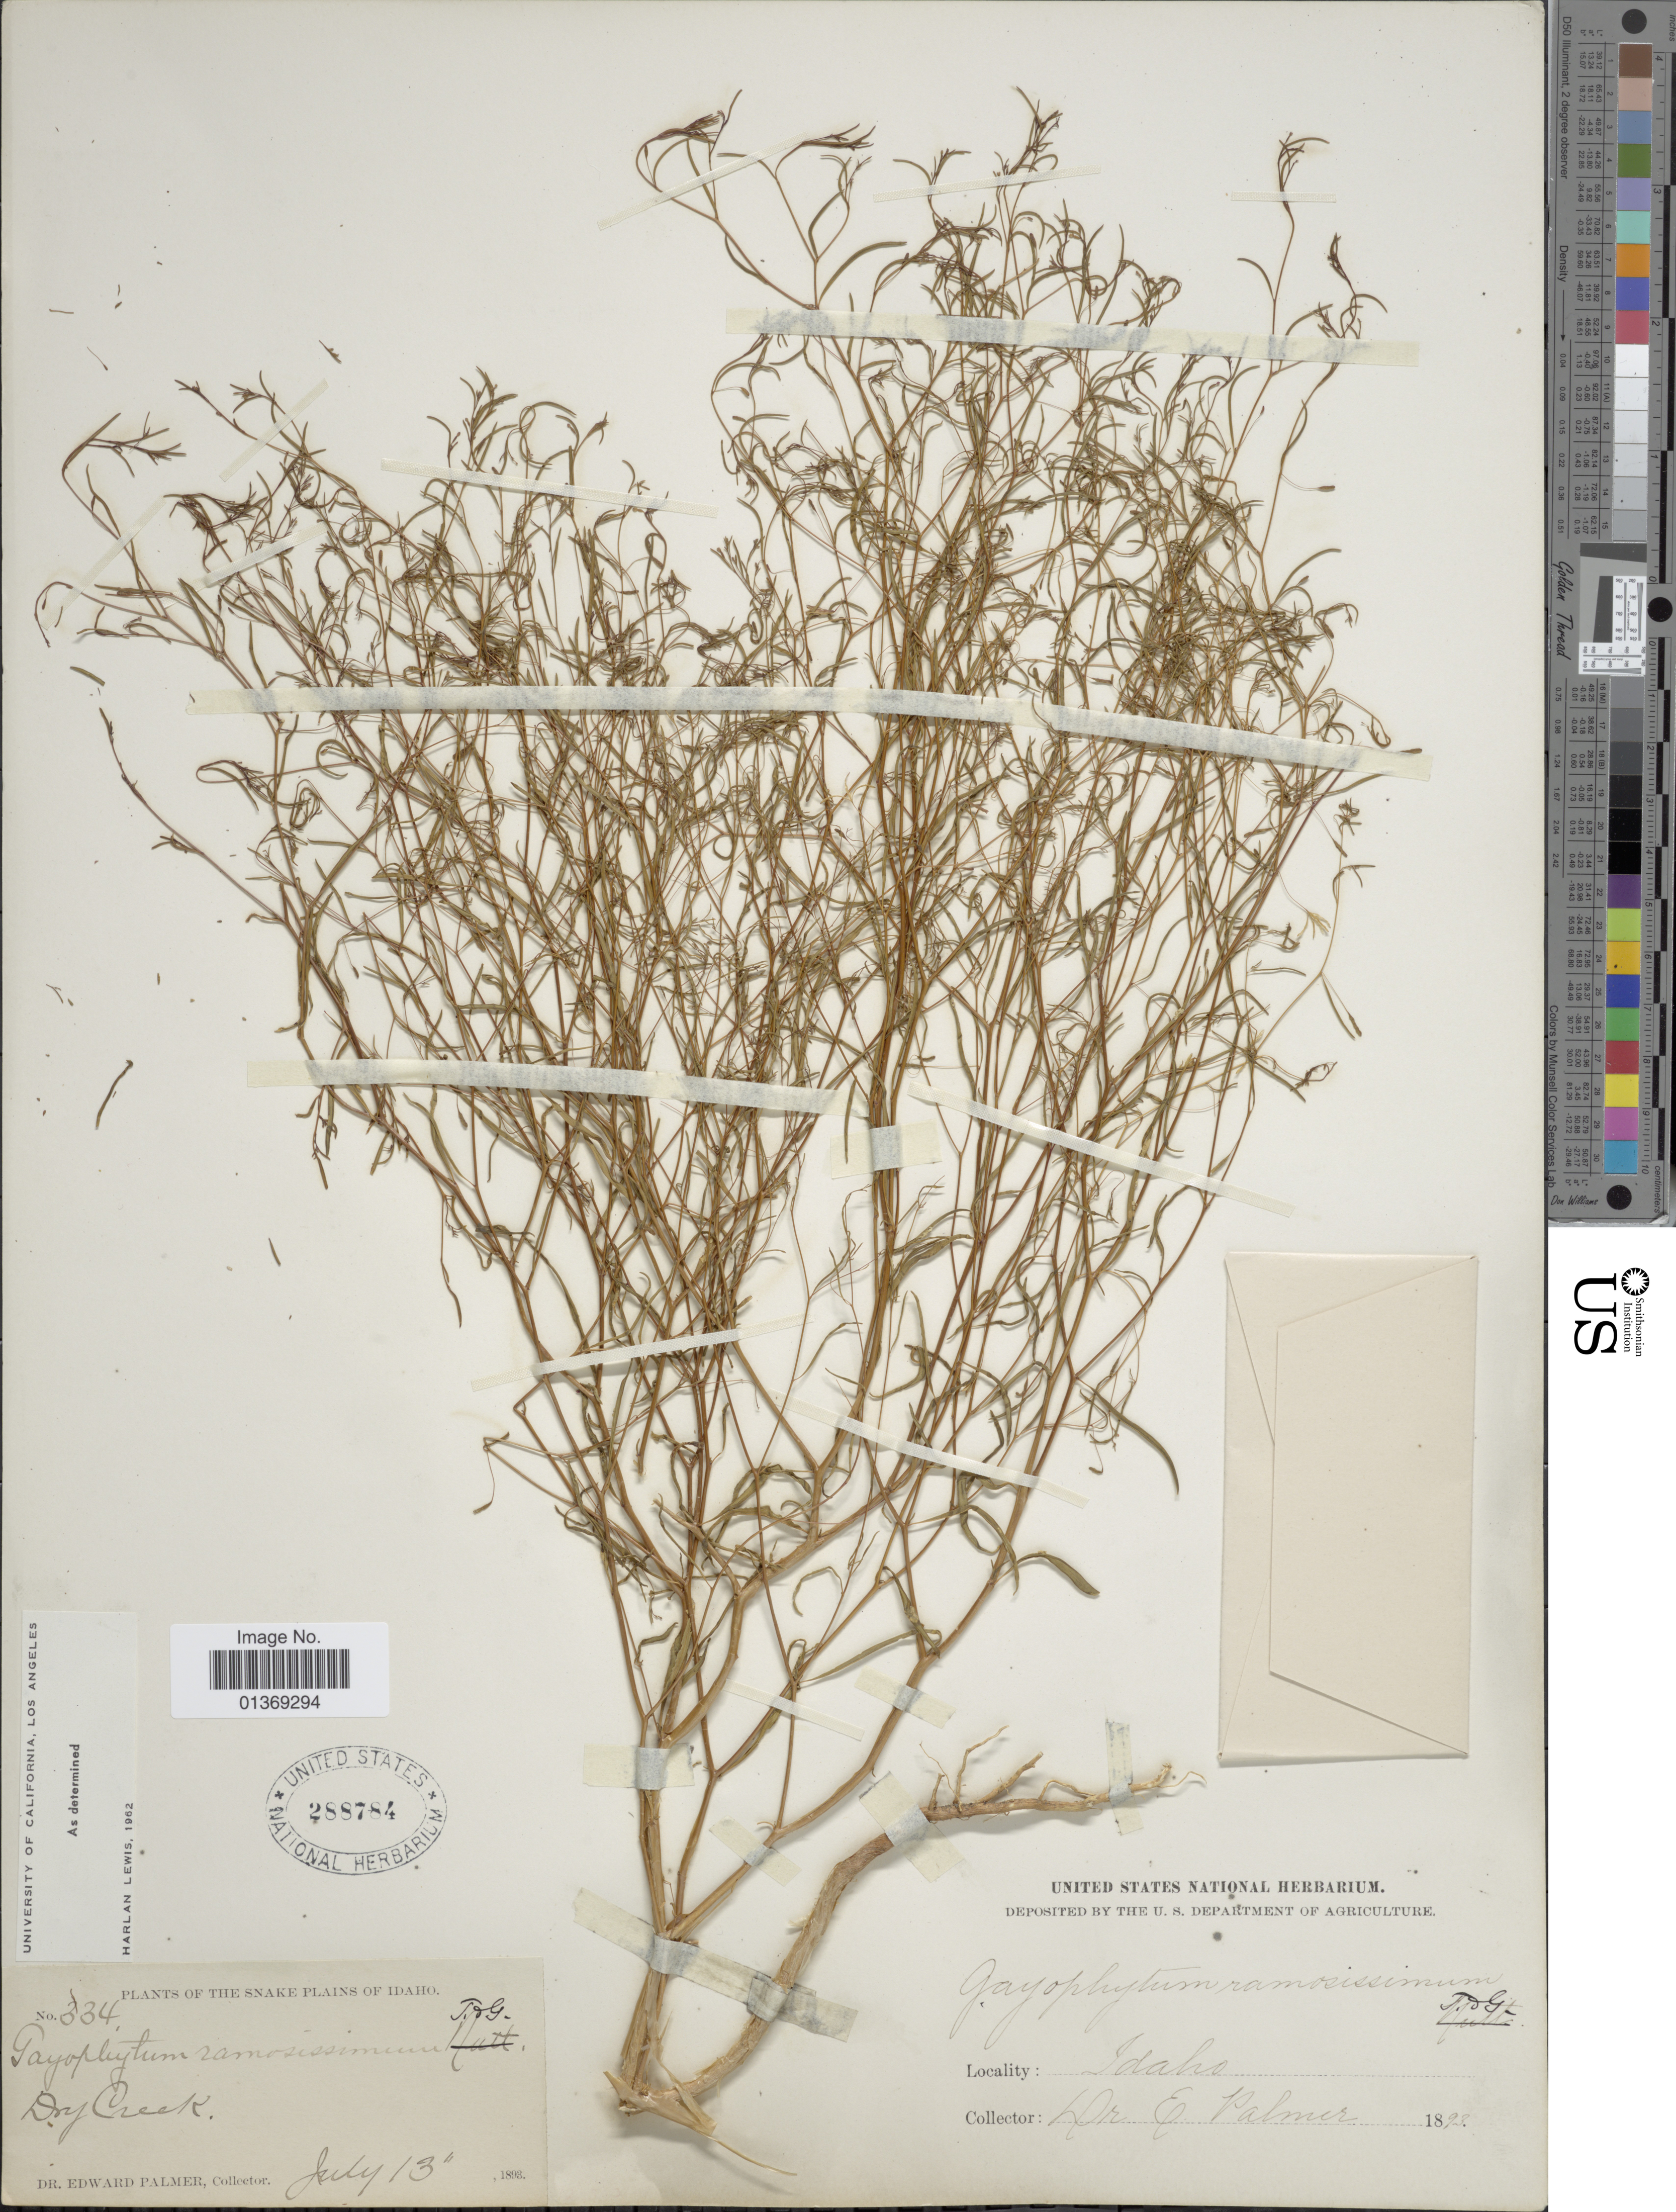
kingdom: Plantae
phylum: Tracheophyta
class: Magnoliopsida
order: Myrtales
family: Onagraceae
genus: Gayophytum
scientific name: Gayophytum ramosissimum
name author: Torr. & A. Gray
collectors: E. Palmer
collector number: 334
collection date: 1893-07-13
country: United States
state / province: Idaho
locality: Snake Plains of Idaho, Dry Creek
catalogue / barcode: US 288784